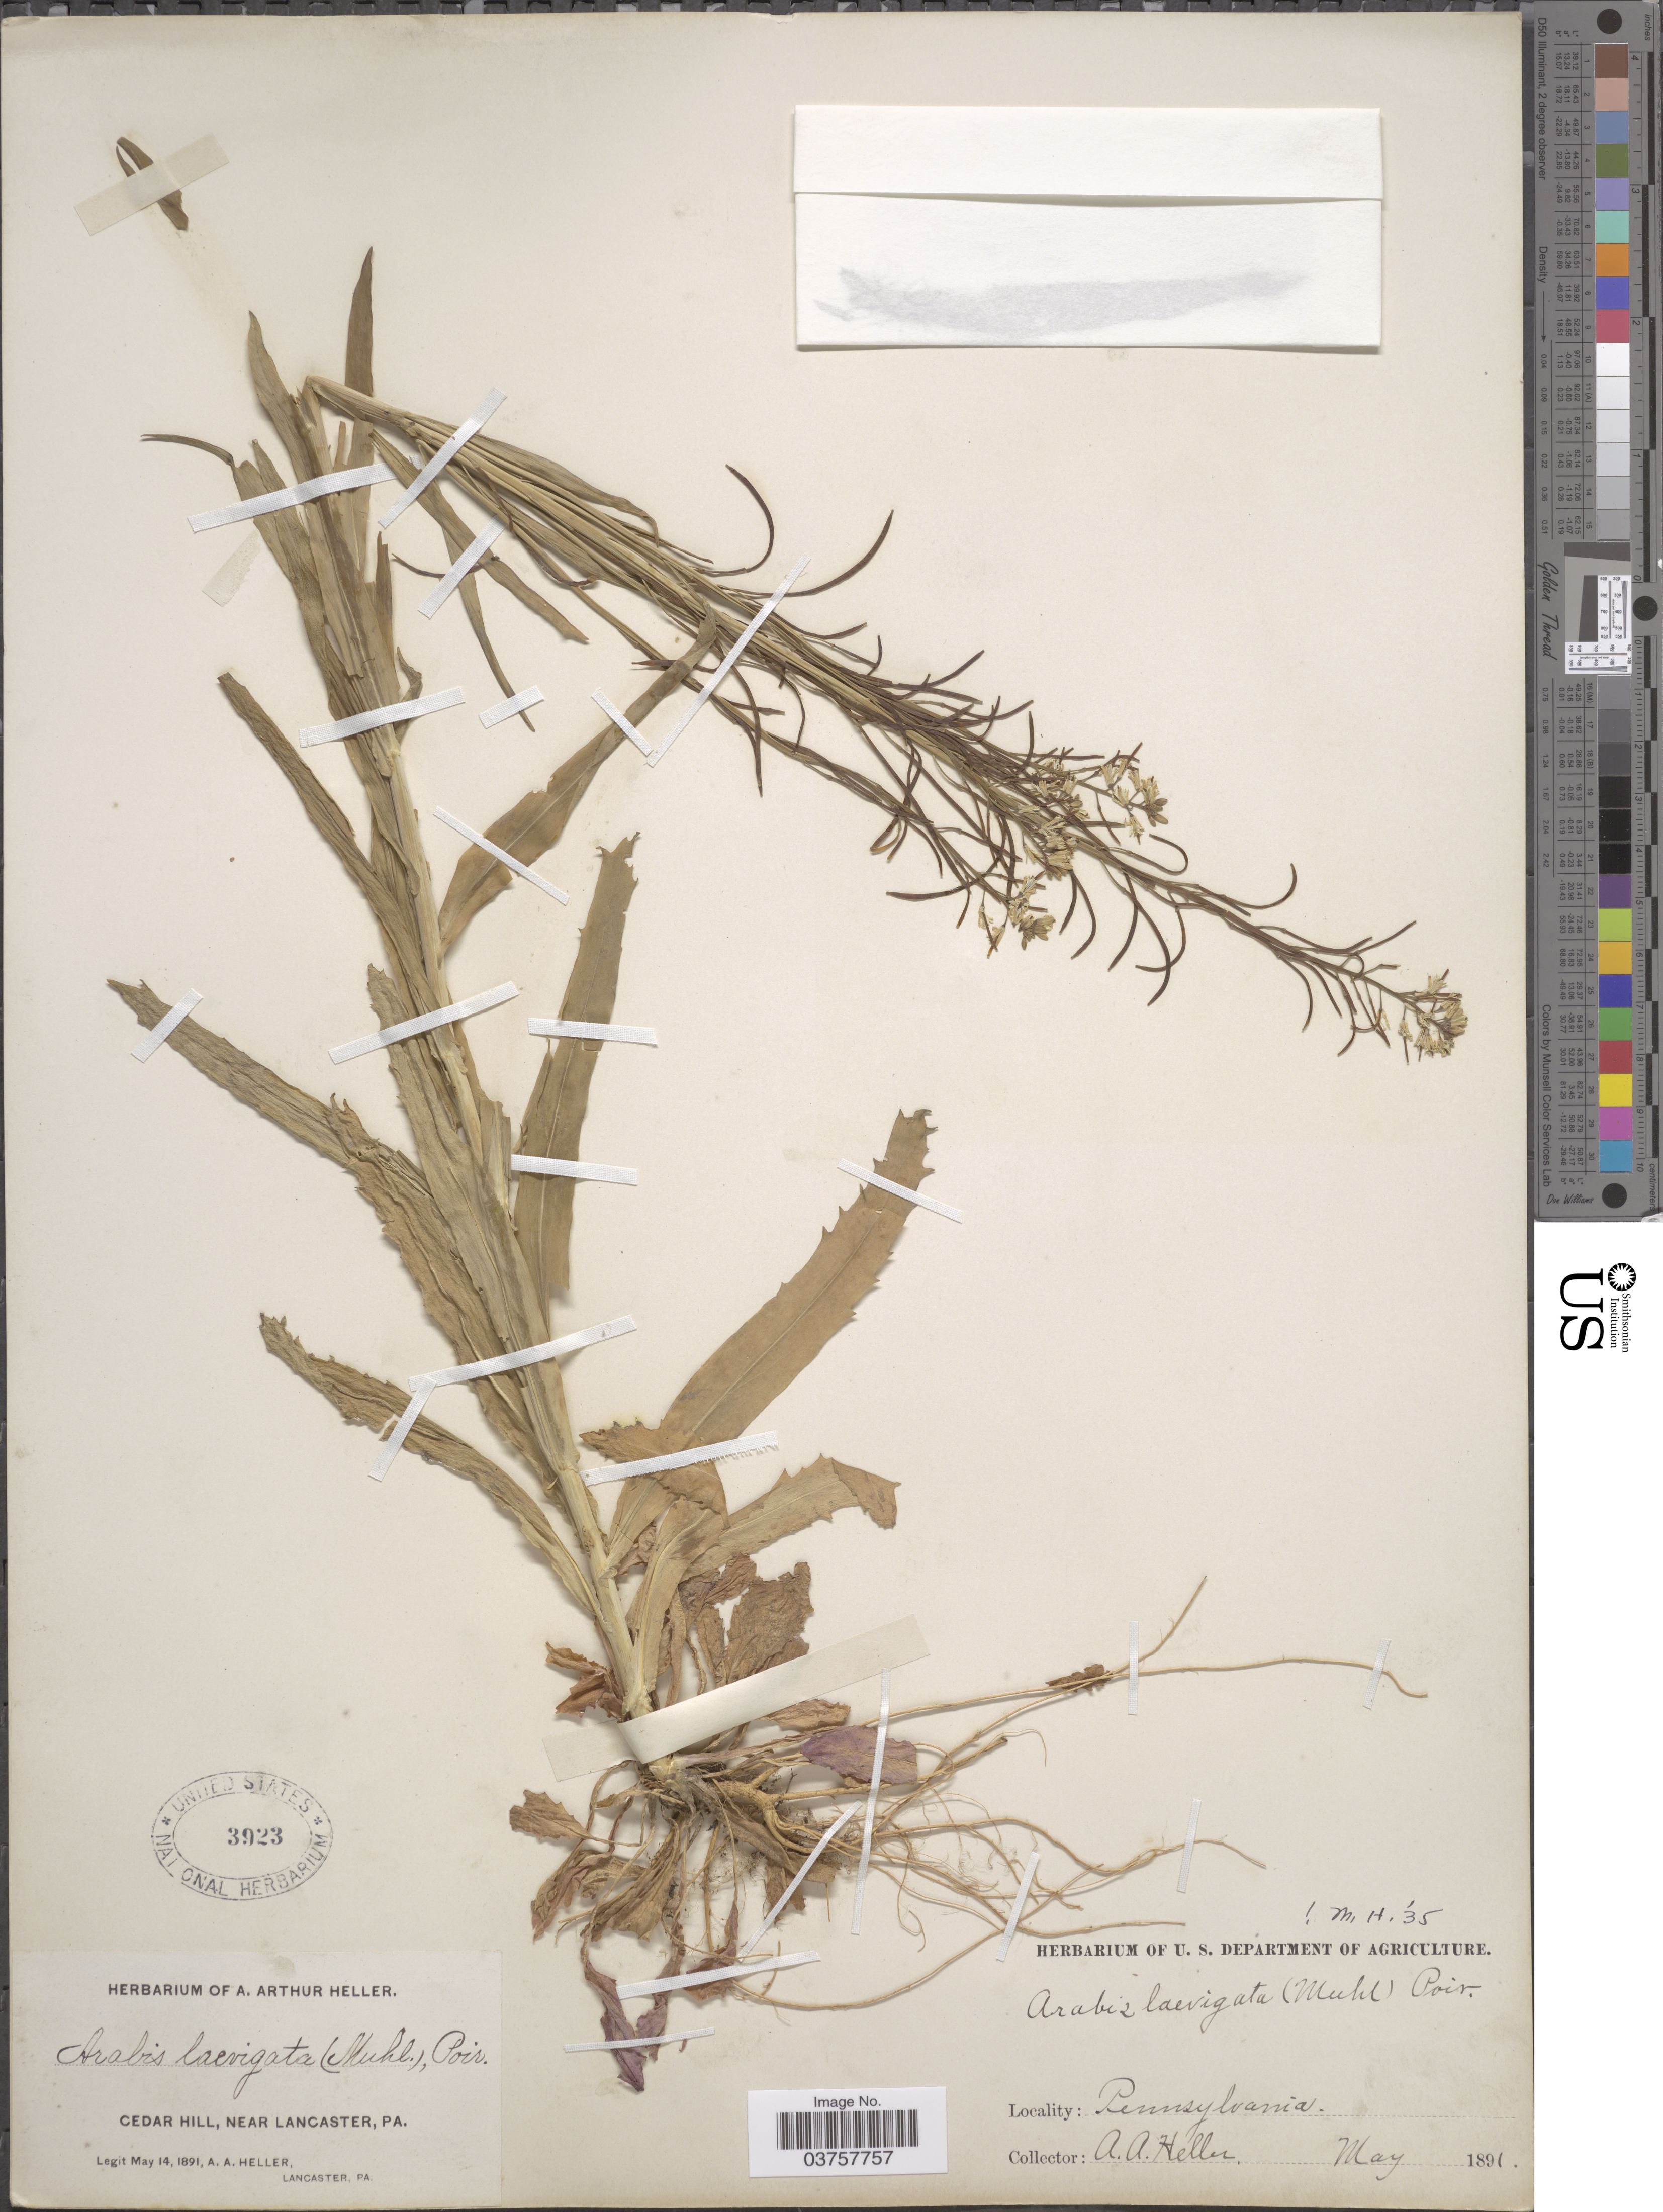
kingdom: Plantae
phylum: Tracheophyta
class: Magnoliopsida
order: Brassicales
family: Brassicaceae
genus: Arabis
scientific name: Arabis laevigata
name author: (Muhl. ex Willd.) Poir.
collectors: A. A. Heller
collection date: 1891-05-14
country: United States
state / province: Pennsylvania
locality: Cedar Hill, near Lancaster.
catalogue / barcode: US 3923